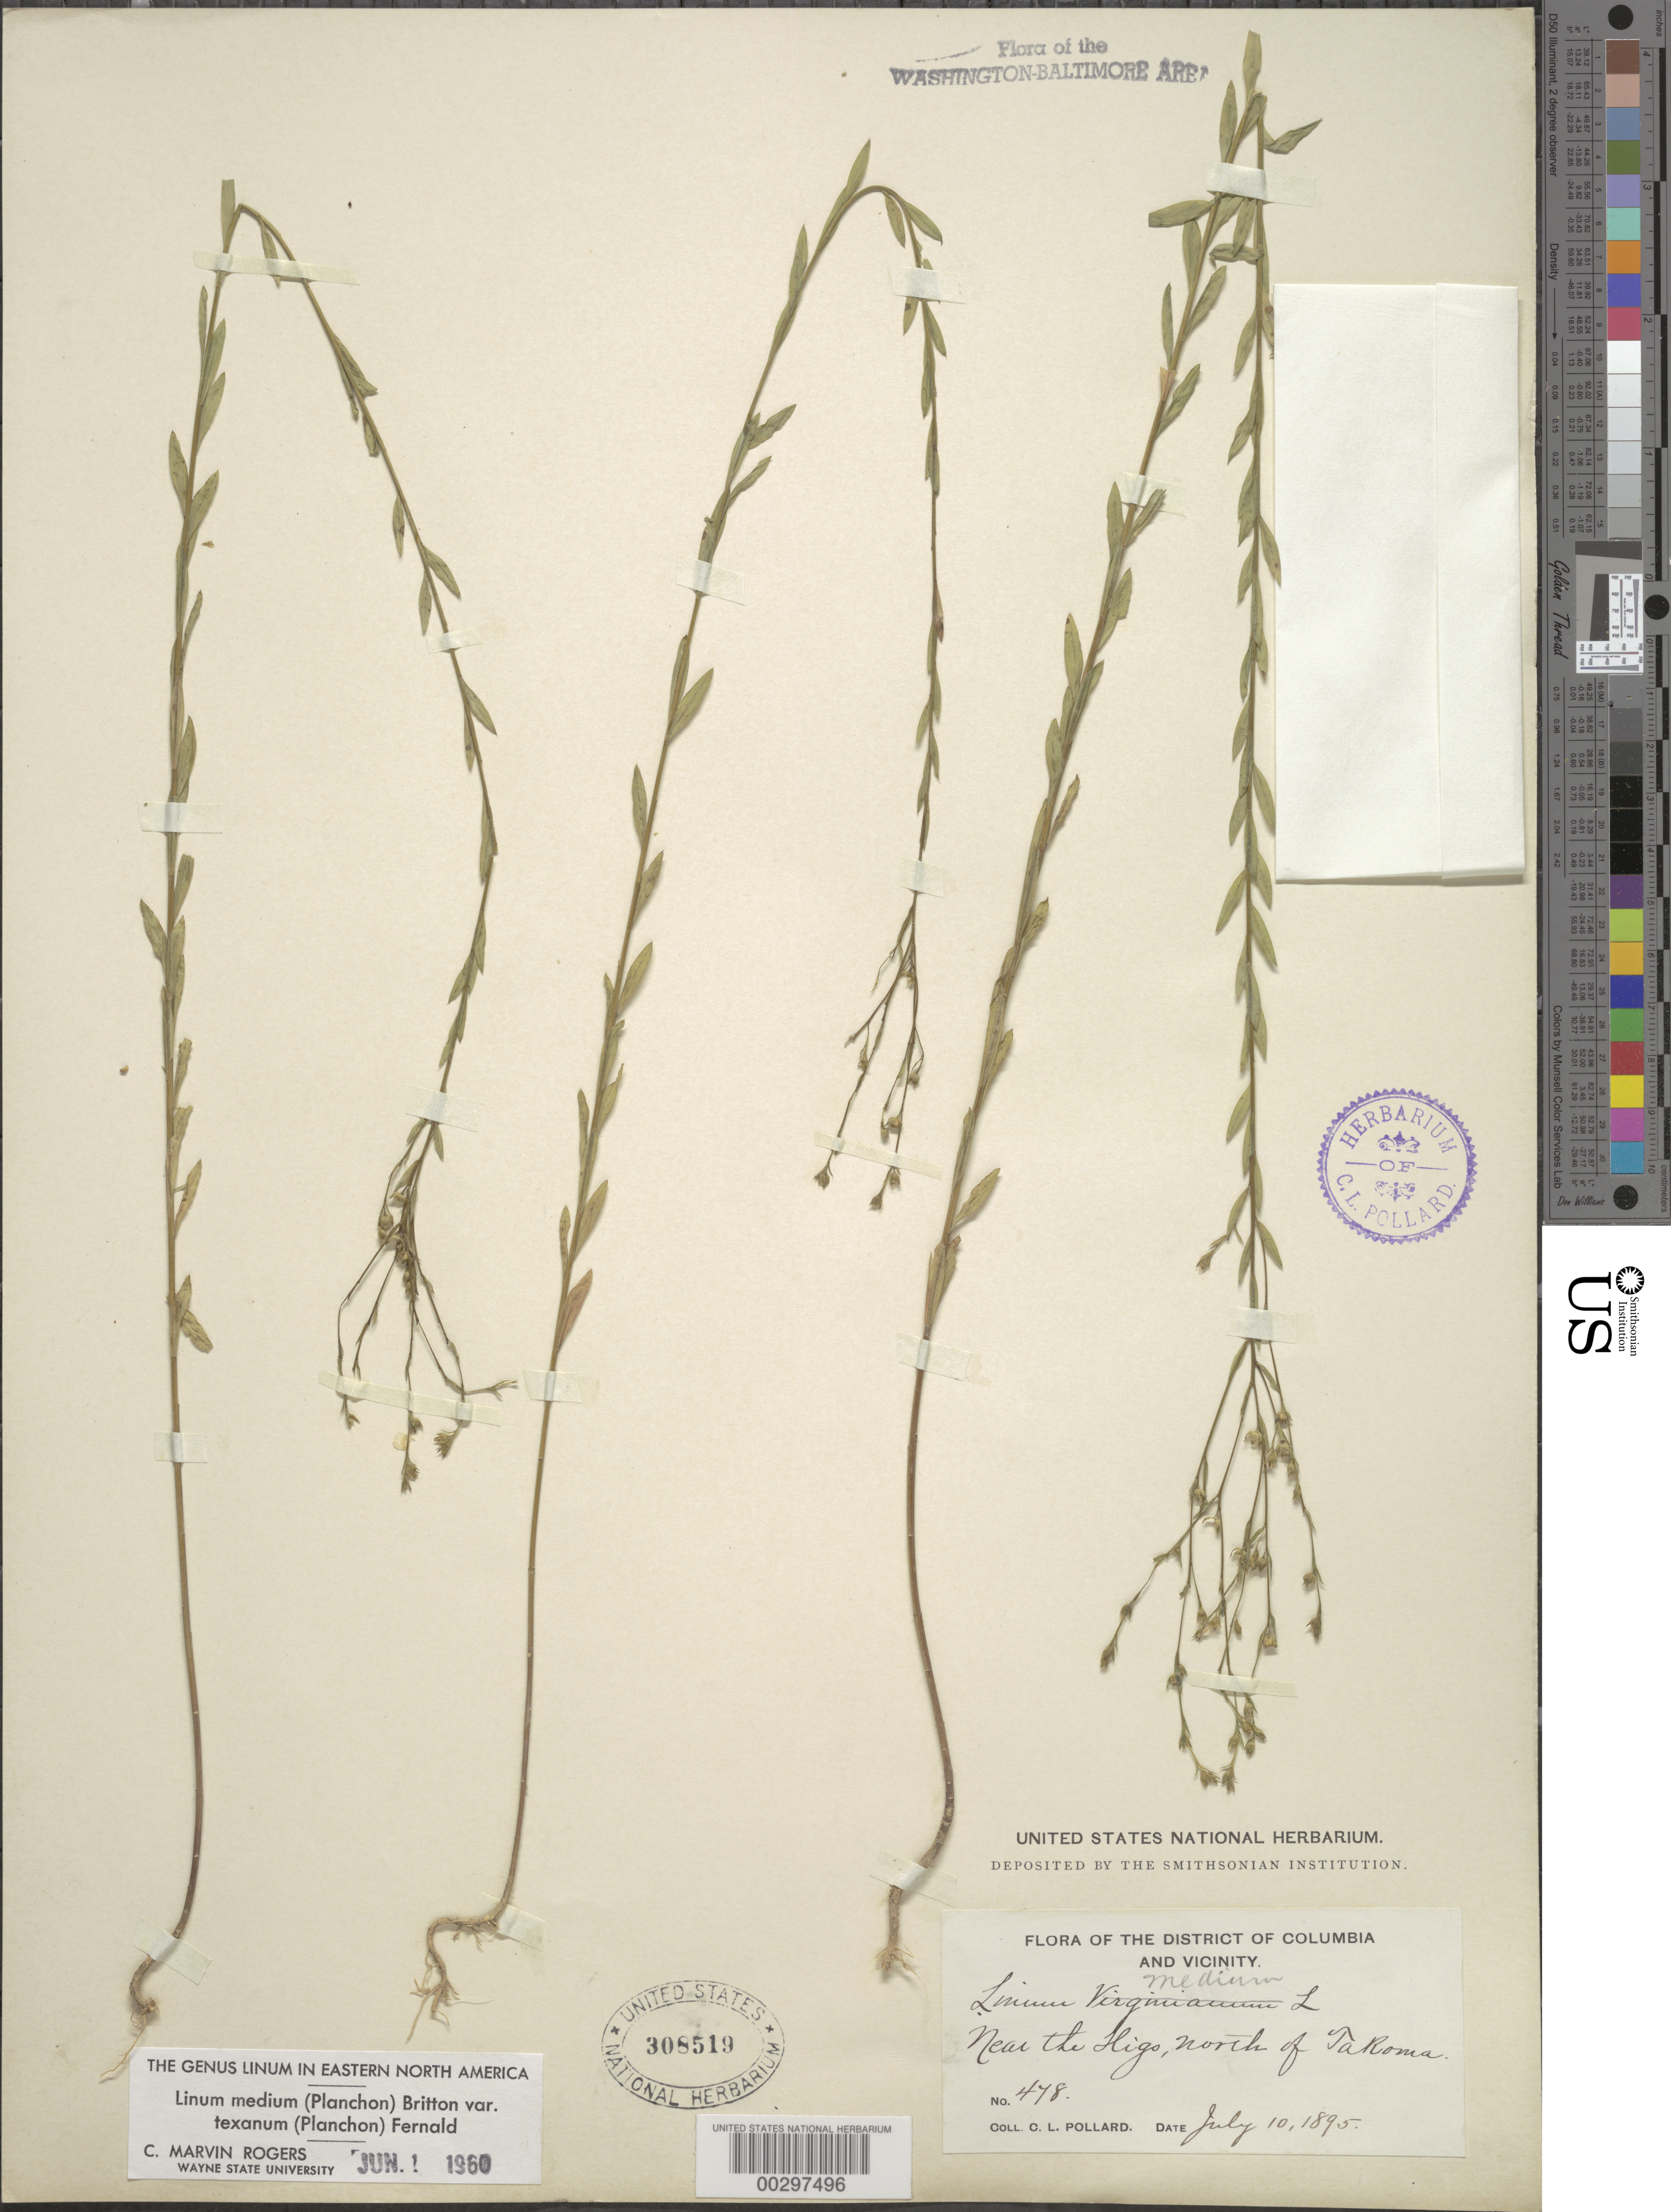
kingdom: Plantae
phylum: Tracheophyta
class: Magnoliopsida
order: Malpighiales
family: Linaceae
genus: Linum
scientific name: Linum medium var. texanum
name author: (Planch.) Fernald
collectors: C. L. Pollard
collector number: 478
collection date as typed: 10 Jul 1895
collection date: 1895-07-10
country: United States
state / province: Maryland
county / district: Montgomery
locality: Sligo vicinity, north of Takoma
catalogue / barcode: US 308519